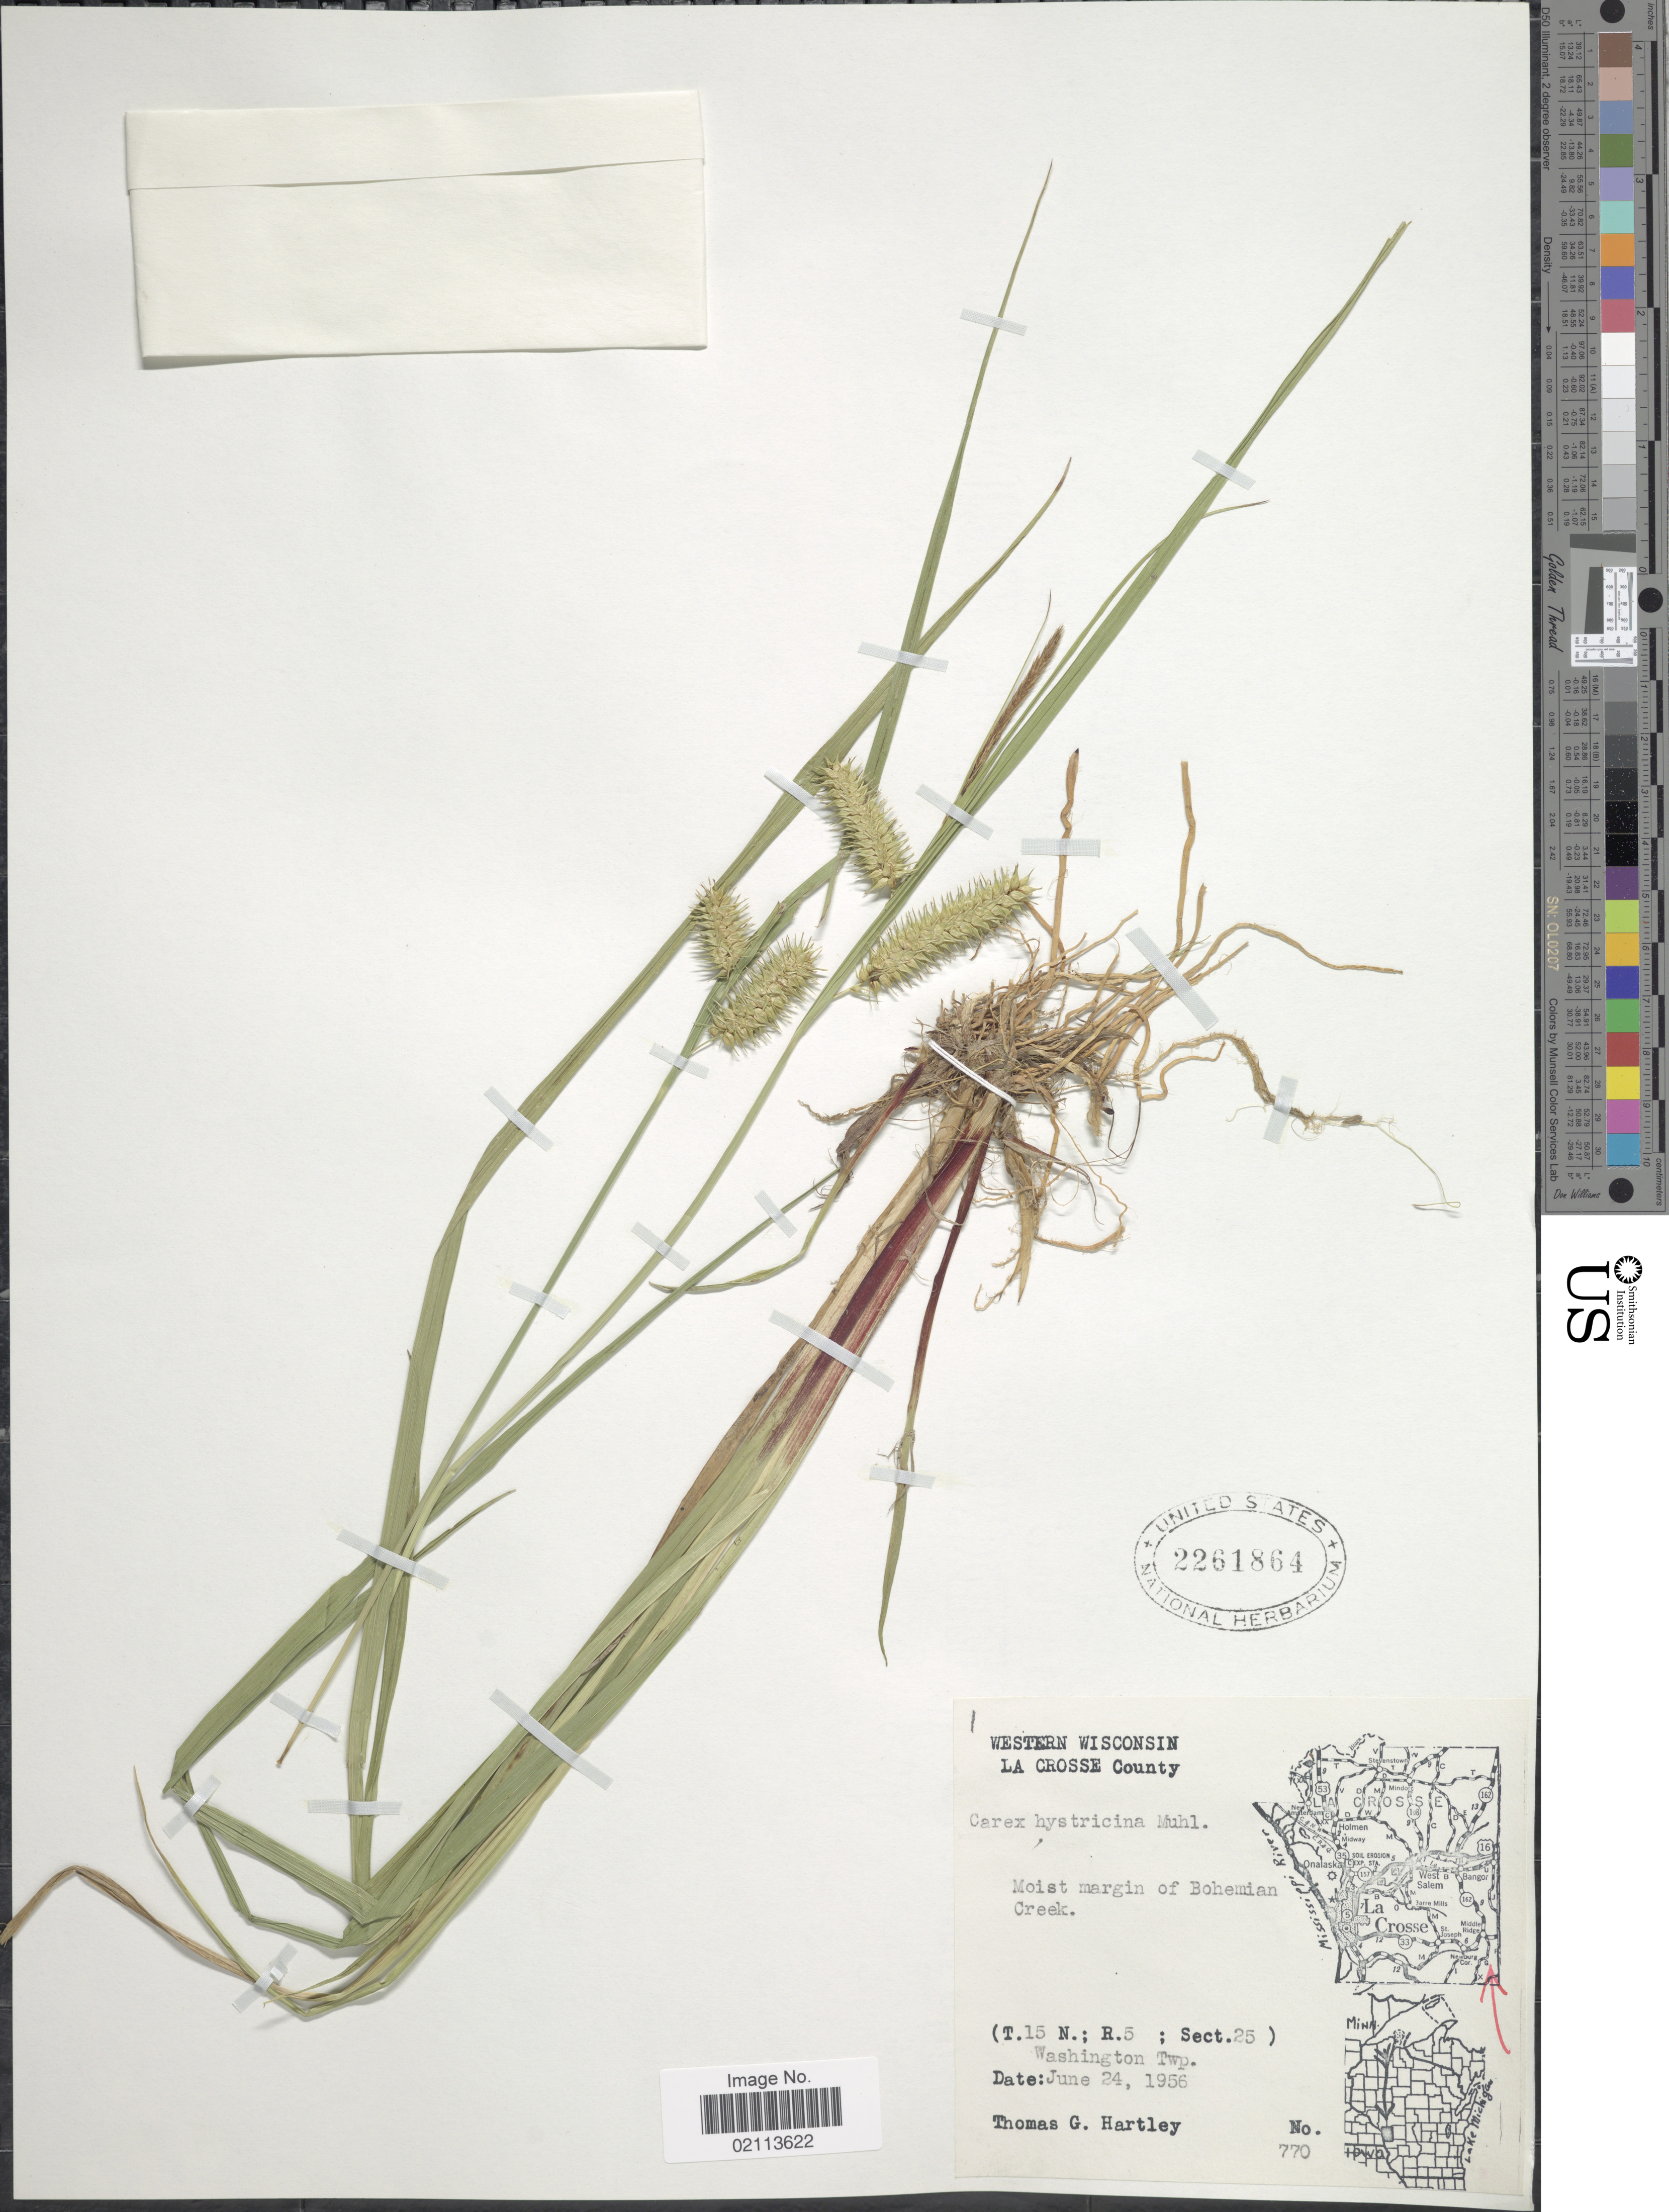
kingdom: Plantae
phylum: Tracheophyta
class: Liliopsida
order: Poales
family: Cyperaceae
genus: Carex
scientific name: Carex hystericina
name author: Muhl. ex Willd.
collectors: T. G. Hartley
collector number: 770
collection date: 1956-06-24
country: United States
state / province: Wisconsin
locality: Western Wisconsin, la Crosse County, Moist nargin of Bohemian Creek (T.15 N.; R.5; Sect. 25) Washington Twp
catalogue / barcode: US 2261864